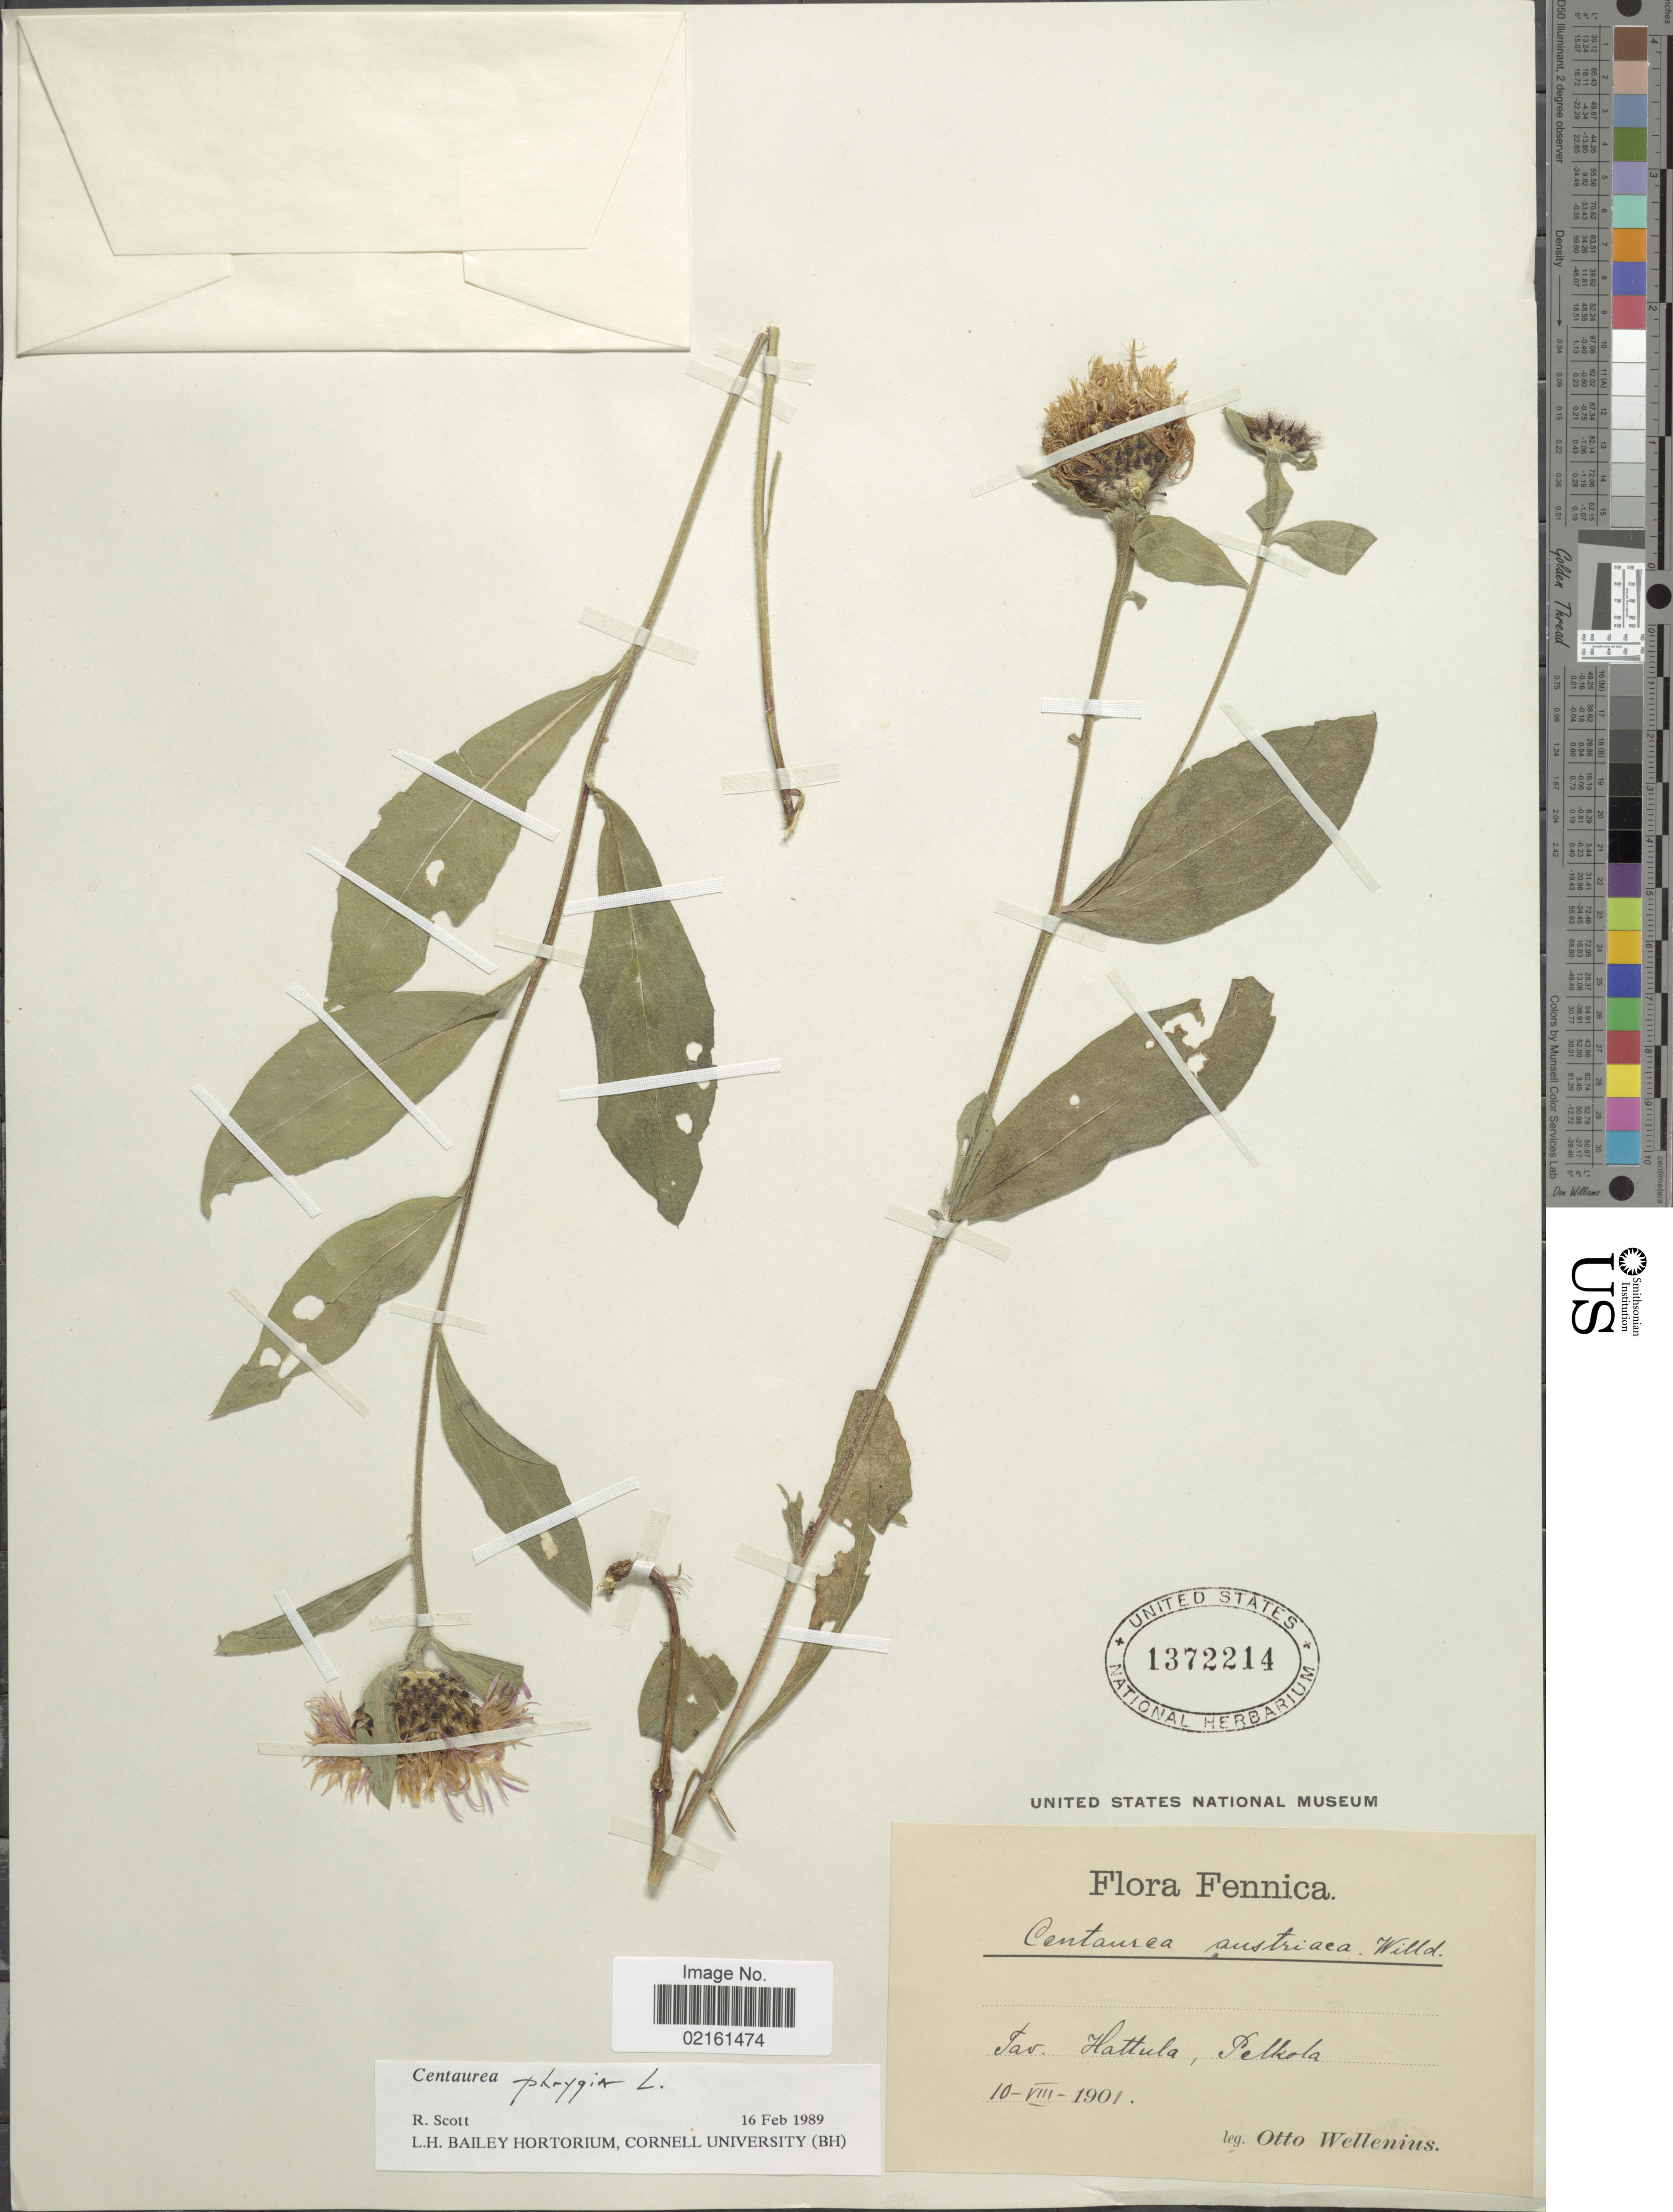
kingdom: Plantae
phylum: Tracheophyta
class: Magnoliopsida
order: Asterales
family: Asteraceae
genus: Centaurea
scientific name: Centaurea phrygia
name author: L.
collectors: O. Wellenius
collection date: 1901-08-10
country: Finland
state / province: Kanta-Häme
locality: Hattula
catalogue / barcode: US 1372214